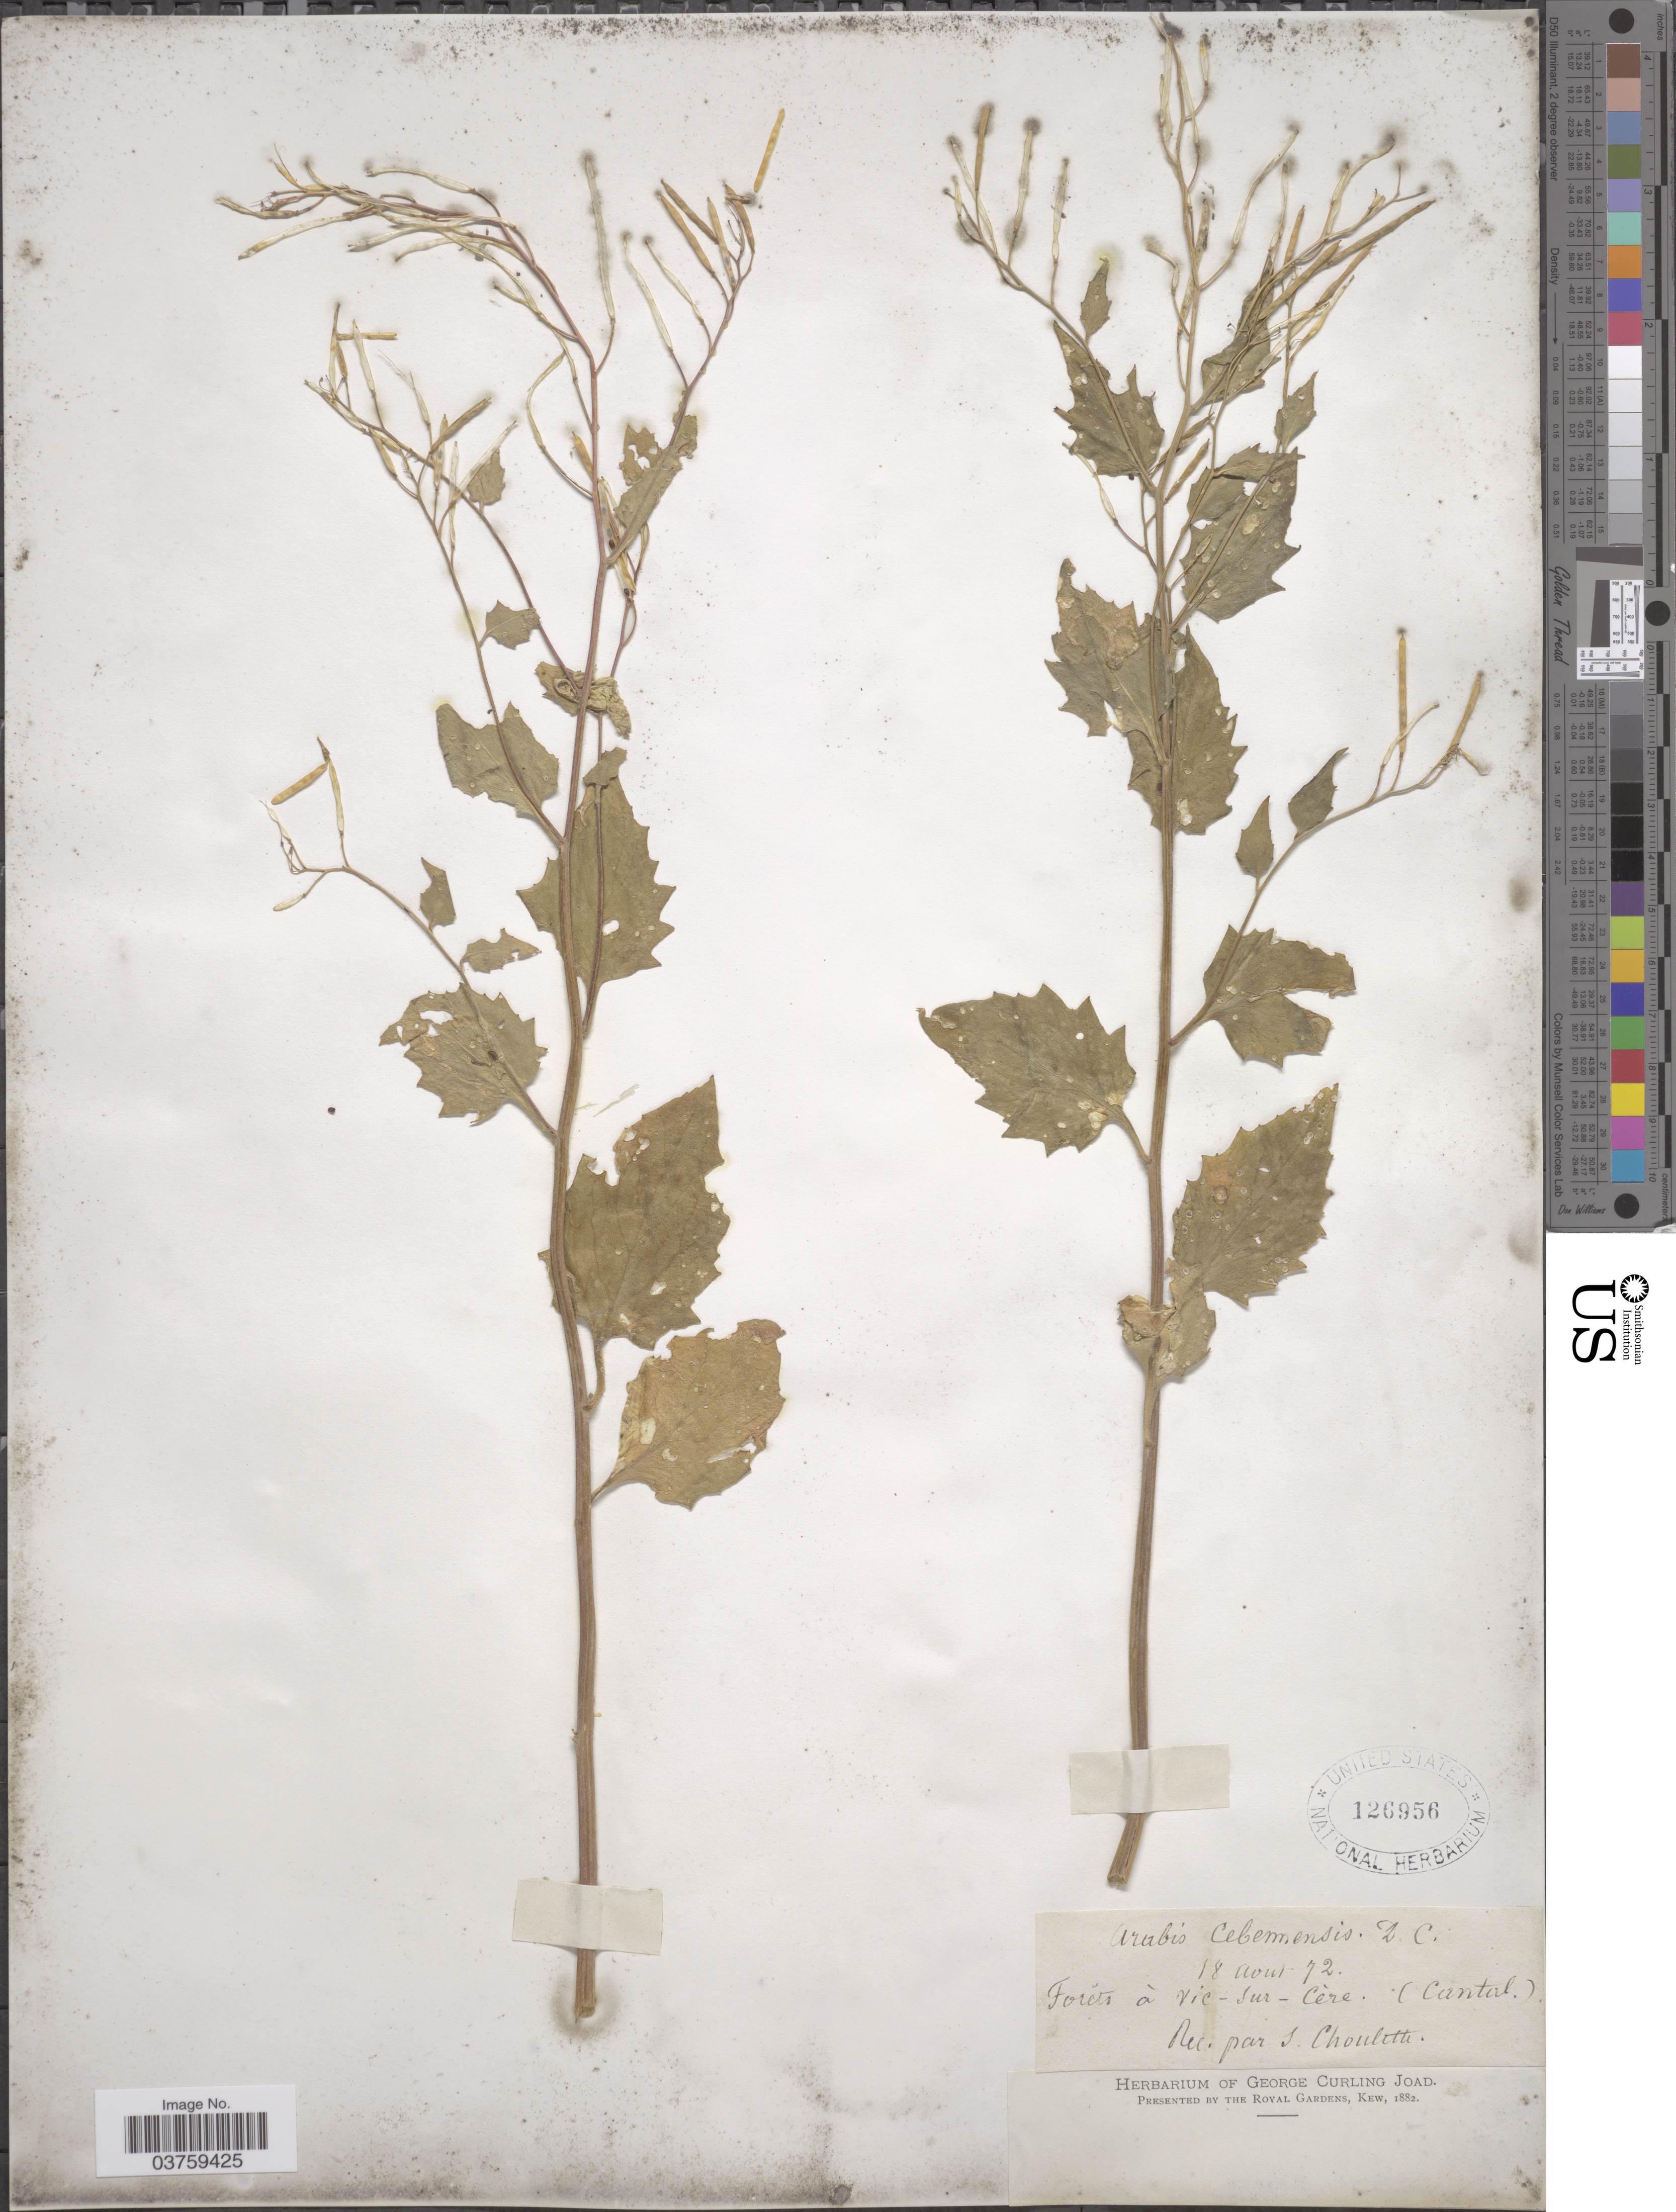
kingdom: Plantae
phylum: Tracheophyta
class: Magnoliopsida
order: Brassicales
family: Brassicaceae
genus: Arabis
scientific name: Arabis cebennensis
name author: DC.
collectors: J. Choulette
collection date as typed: Transcribed d/m/y: 18/8/72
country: France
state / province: Auvergne-Rhône-Alpes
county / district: Cantal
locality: Foréts á Vic-sur-Cére. (Cantal.).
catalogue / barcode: US 126956